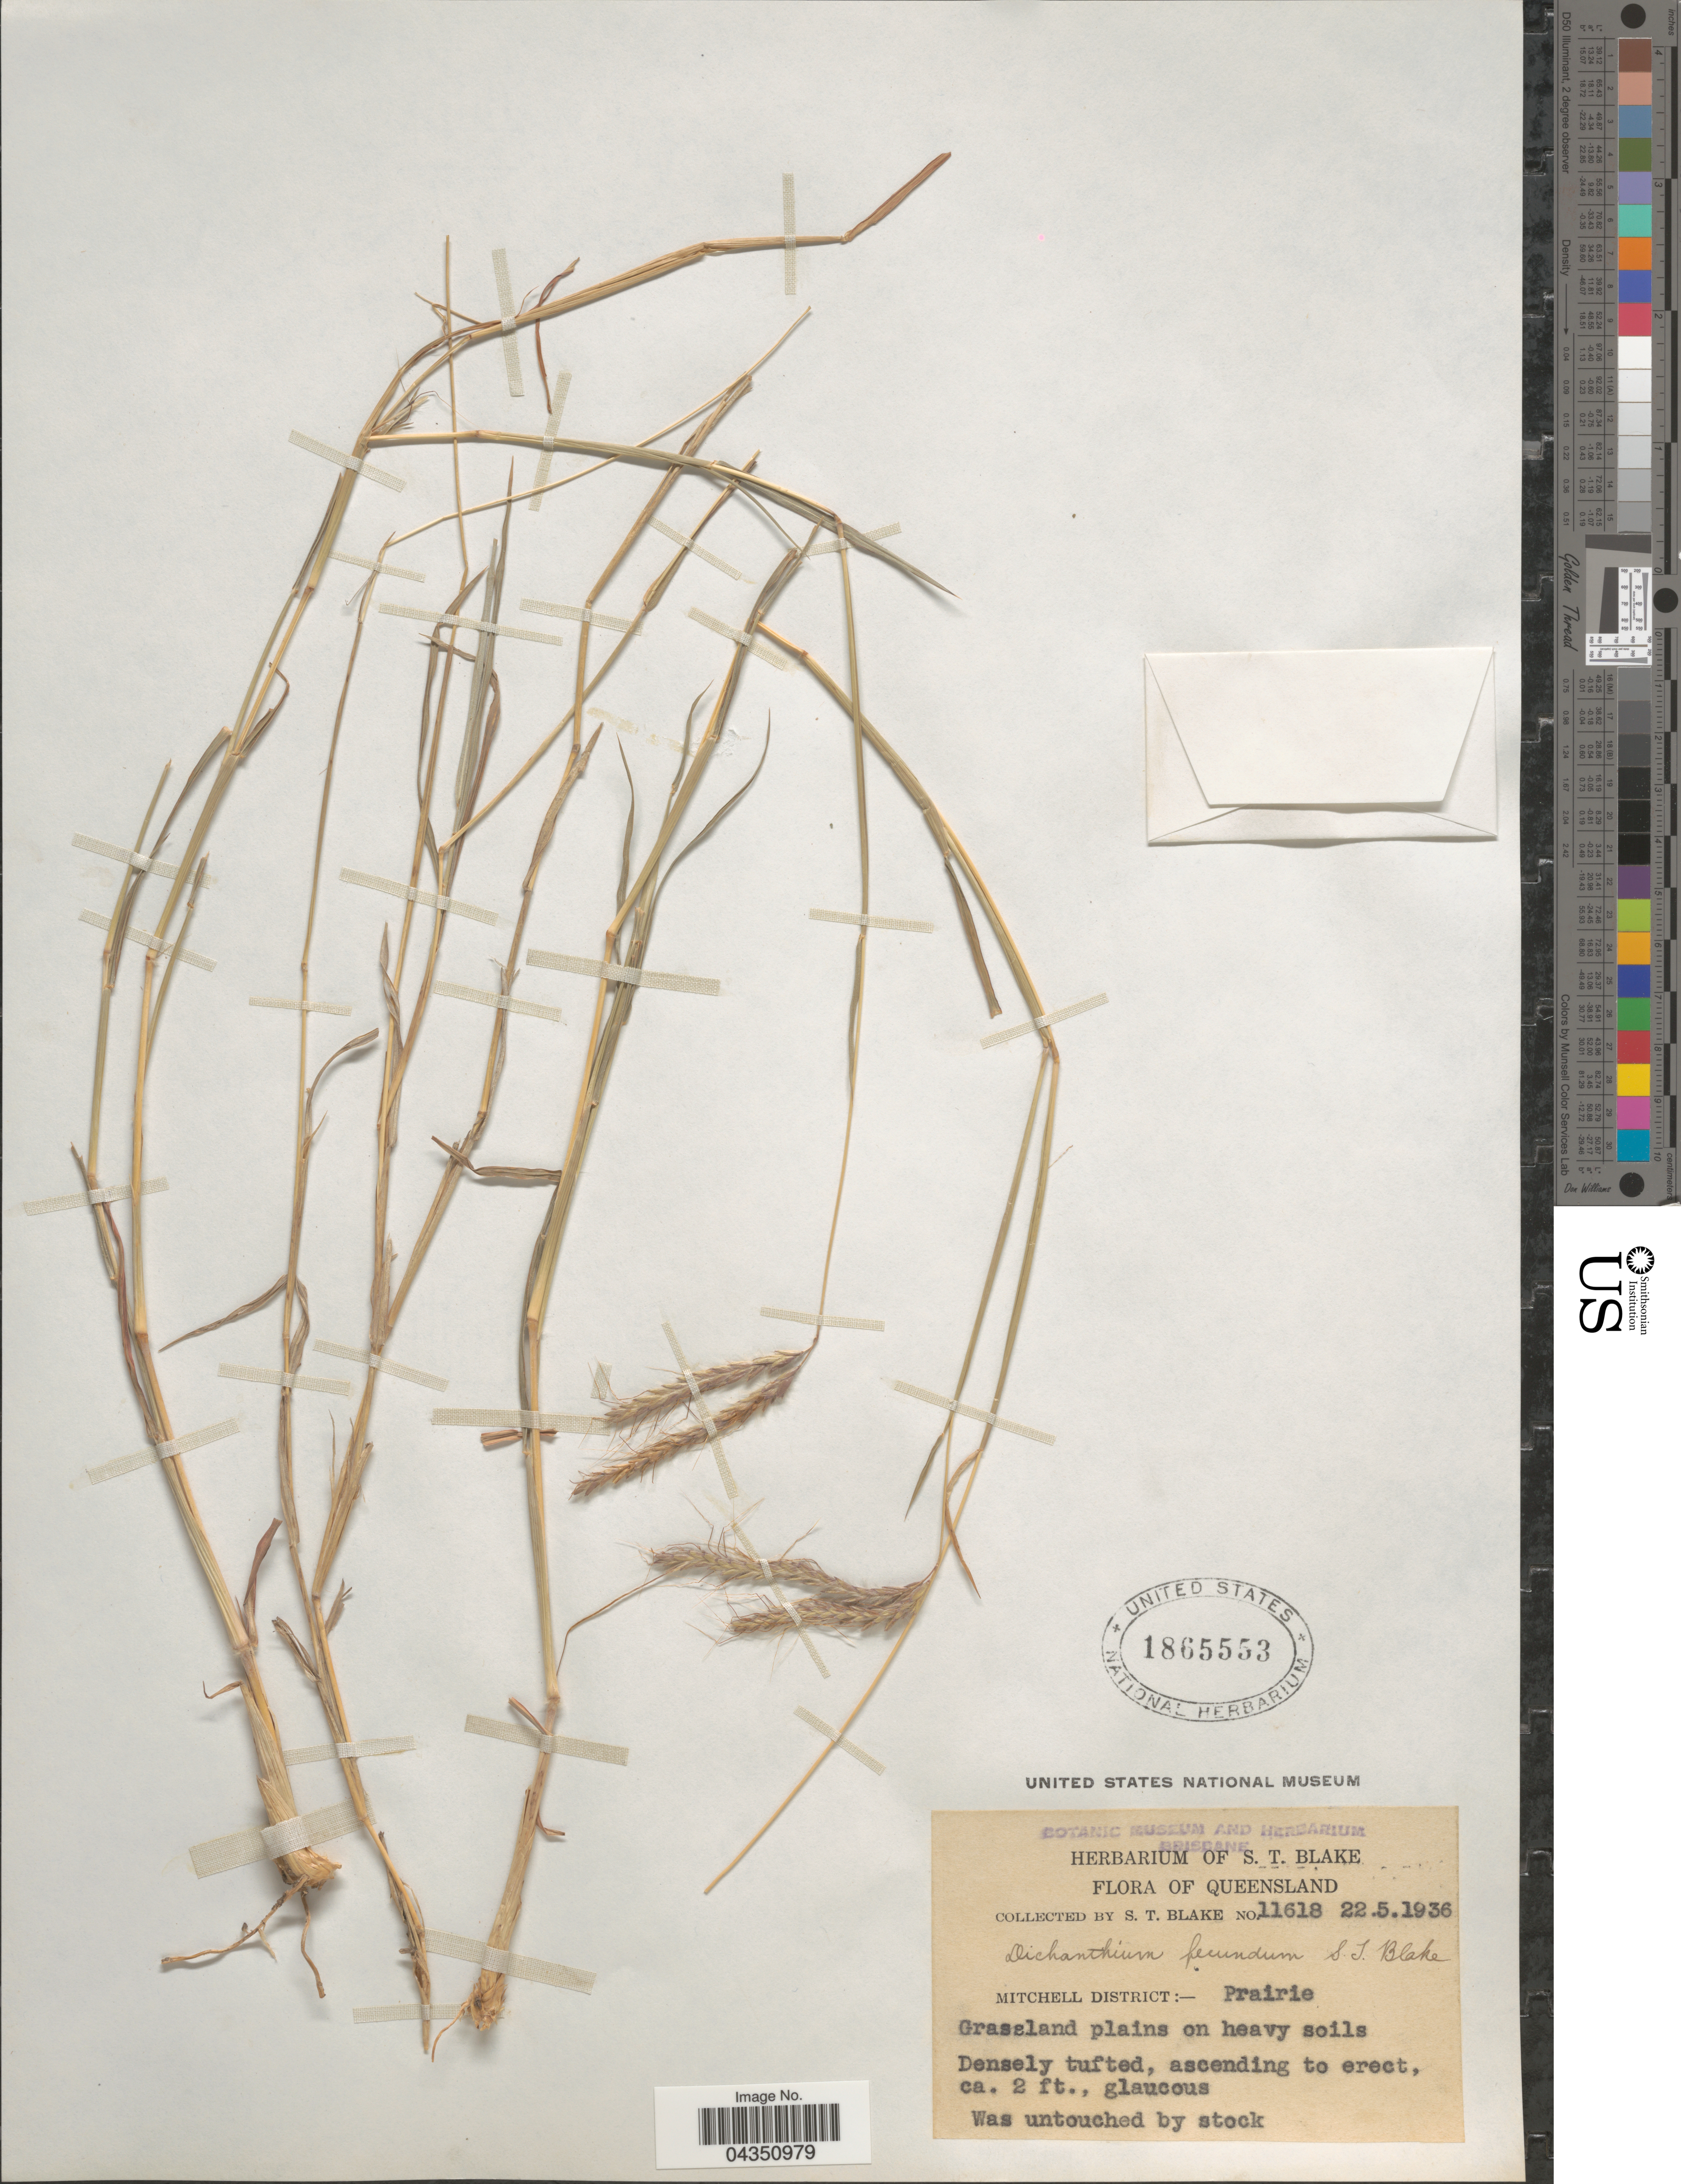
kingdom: Plantae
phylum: Tracheophyta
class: Liliopsida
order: Poales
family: Poaceae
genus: Dichanthium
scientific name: Dichanthium fecundum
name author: S.T. Blake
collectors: S. T. Blake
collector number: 11618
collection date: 1936-05-22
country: Australia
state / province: Queensland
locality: Mitchell District: Prairie.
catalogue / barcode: US 1865553